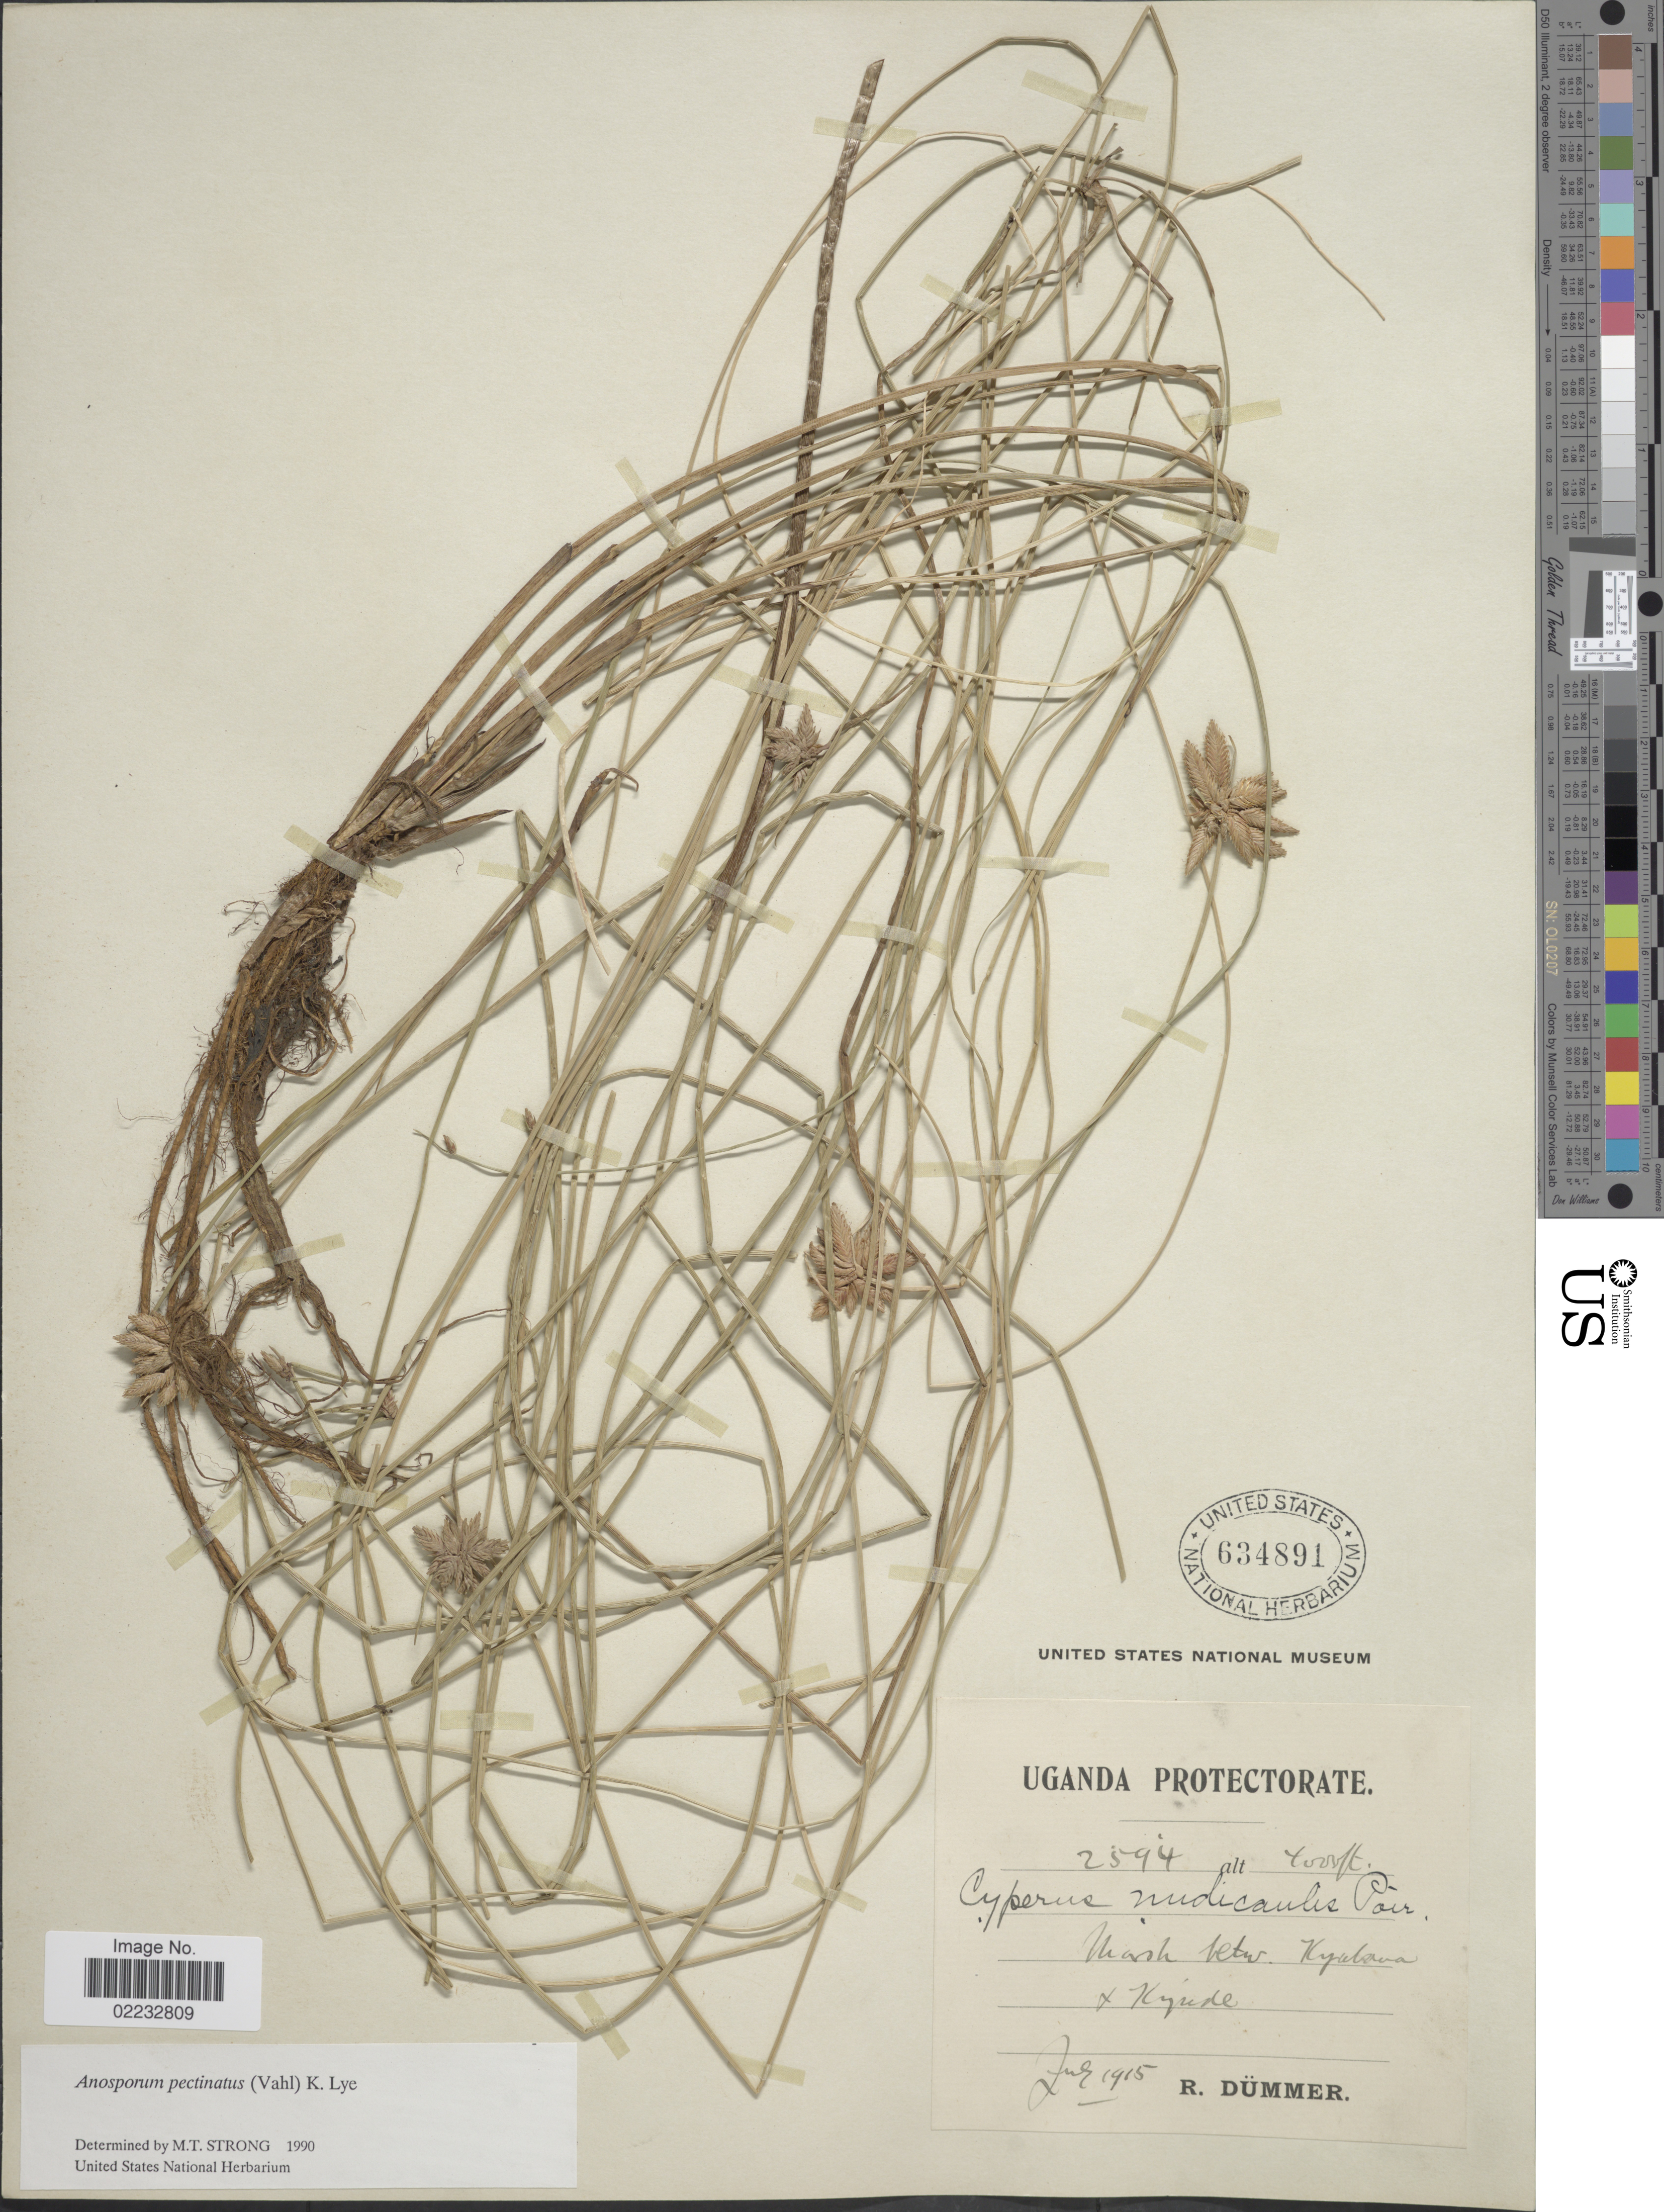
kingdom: Plantae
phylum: Tracheophyta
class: Liliopsida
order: Poales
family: Cyperaceae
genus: Cyperus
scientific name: Cyperus pectinatus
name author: Vahl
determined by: Strong, M. T., (US), Smithsonian Institution - National Museum of Natural History (UNITED STATES)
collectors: R. A. Dümmer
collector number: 2594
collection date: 1915-07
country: Uganda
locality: Uganda Protectorate, Marsh betw. Kyabana & Kigude [interpreted].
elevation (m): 1219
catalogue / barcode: US 634891